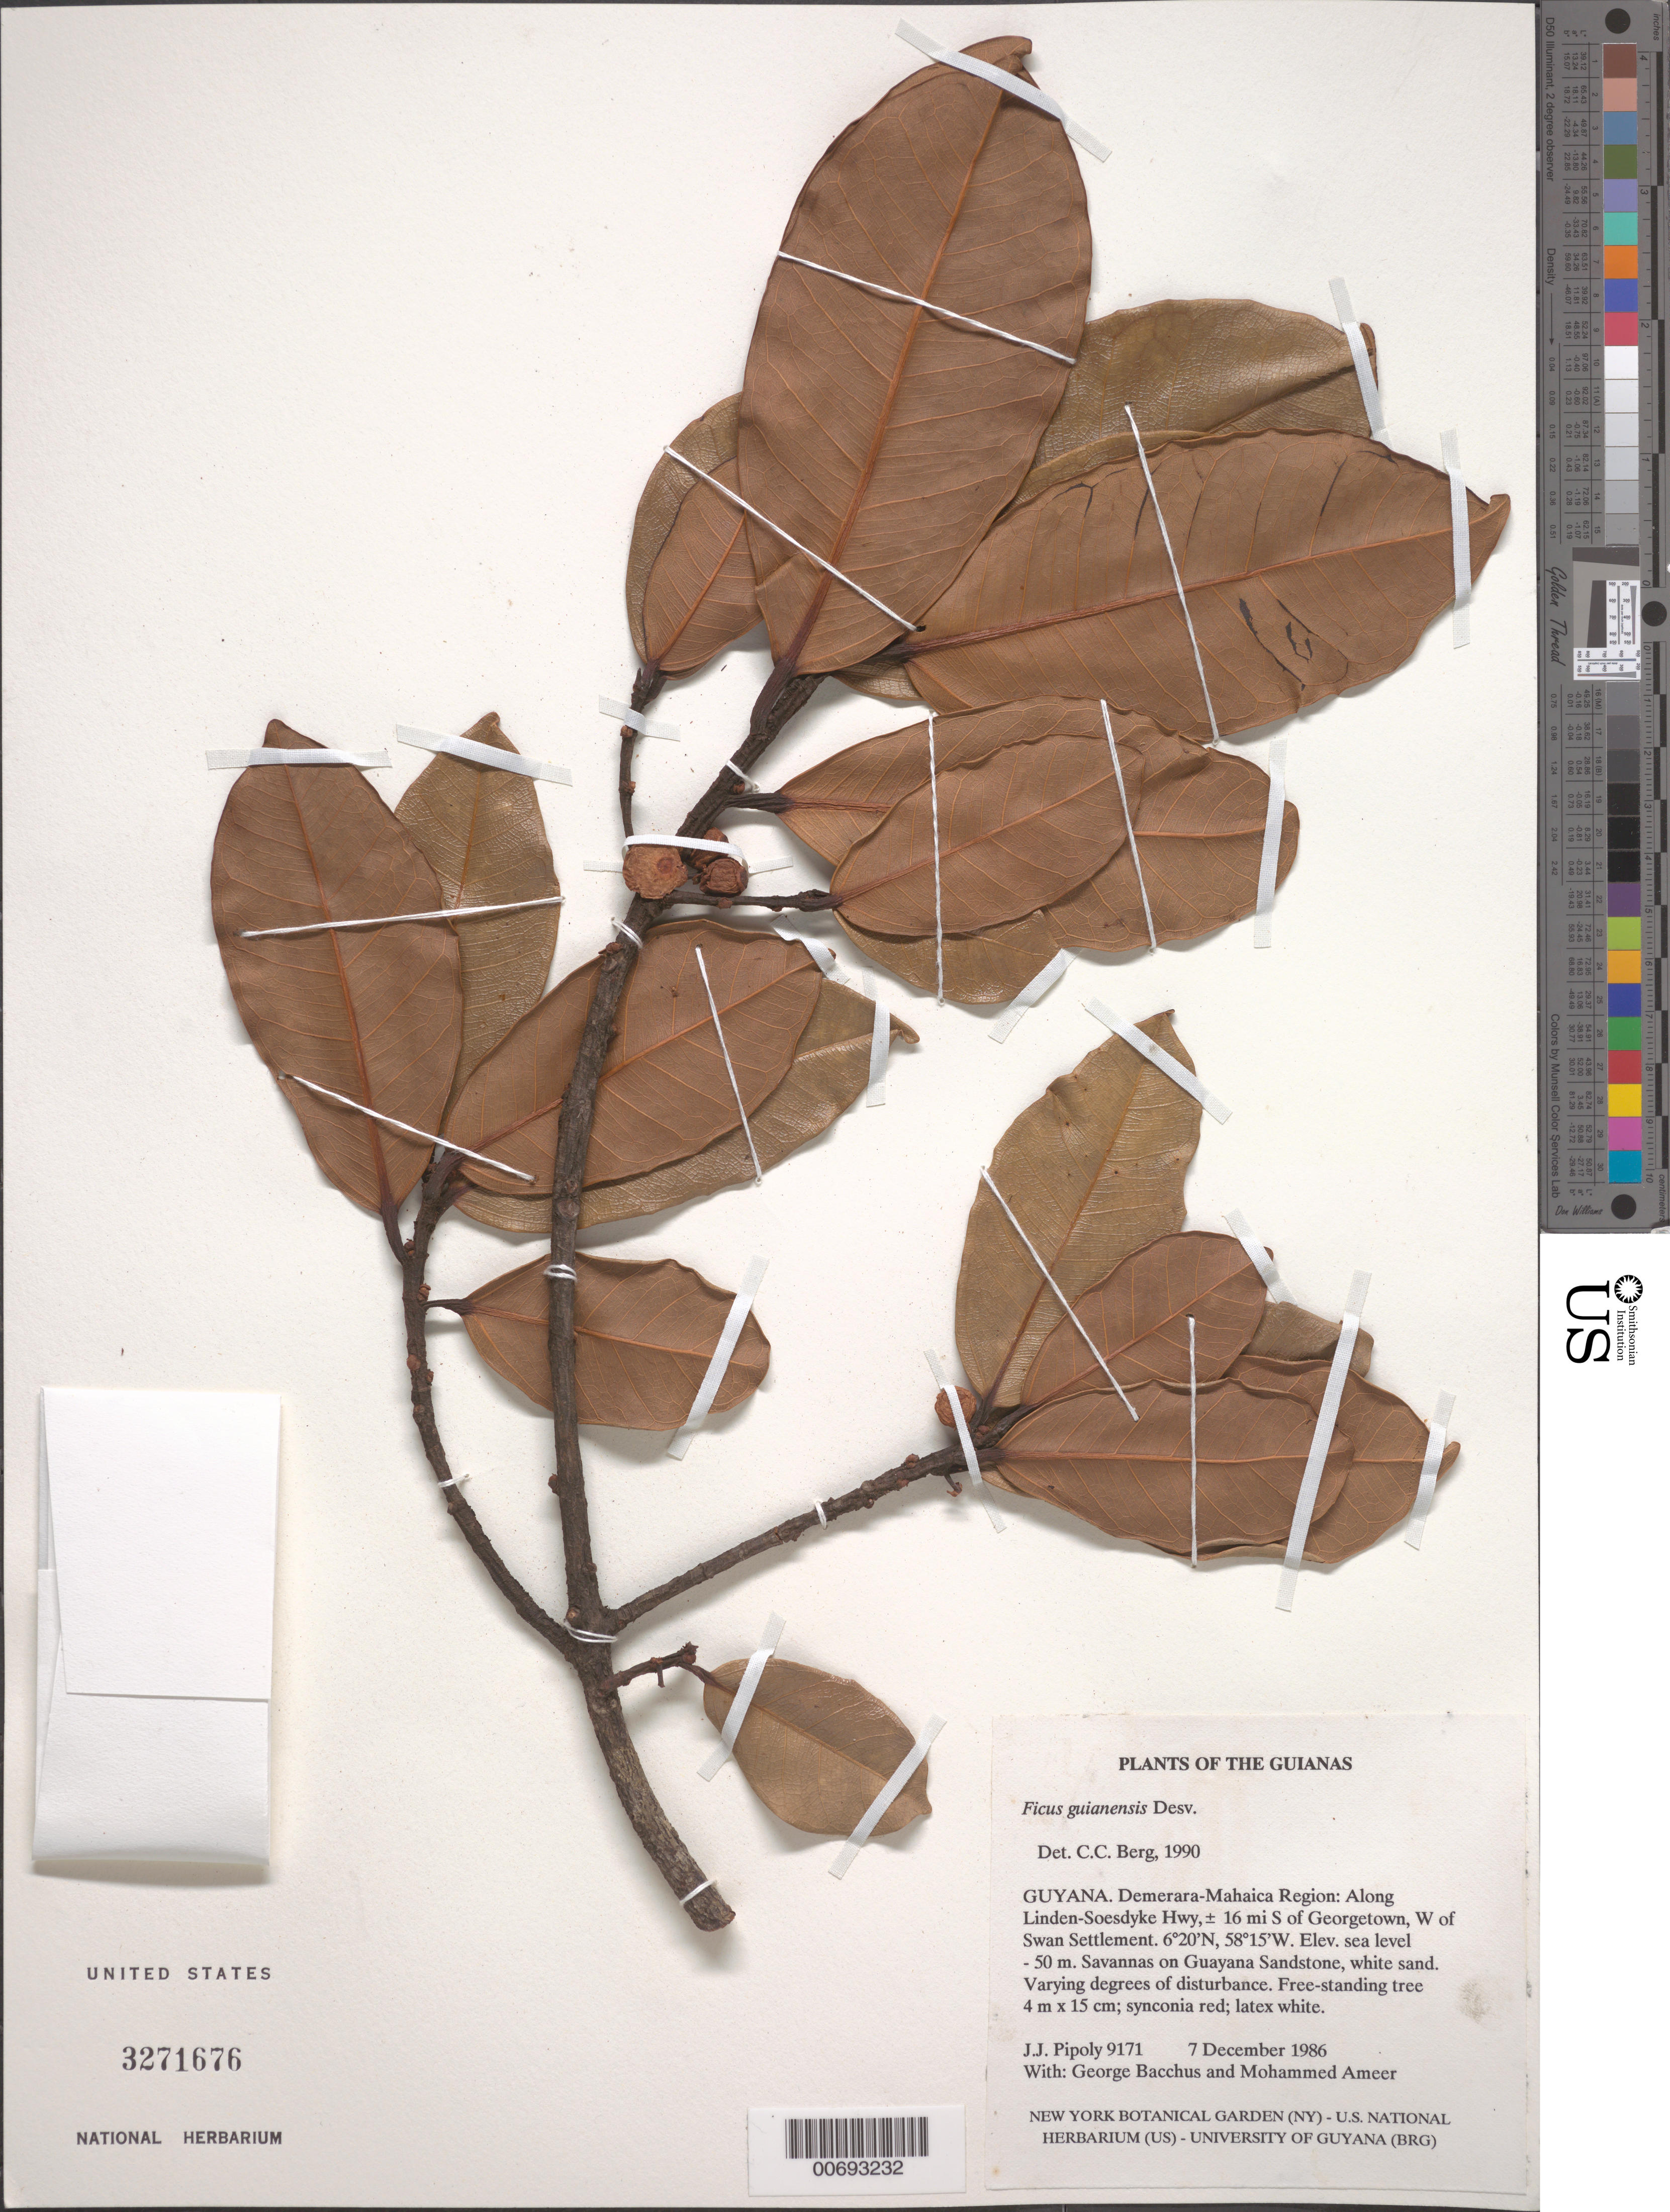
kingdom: Plantae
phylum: Tracheophyta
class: Magnoliopsida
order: Rosales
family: Moraceae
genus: Ficus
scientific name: Ficus guianensis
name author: Desv. ex Ham.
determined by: Berg, C. C.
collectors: J. J. Pipoly, G. Bacchus & M. Ameer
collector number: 9171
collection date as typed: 7 December 1986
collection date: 1986-12-07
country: Guyana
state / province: Demerara-Mahaica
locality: Along Linden-Soesdyke Hwy,± 16 mi S of Georgetown, W of Swan Settlement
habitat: Savannas on Guayana Sandstone, white sand. Varying degrees of disturbance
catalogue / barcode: US 3271676